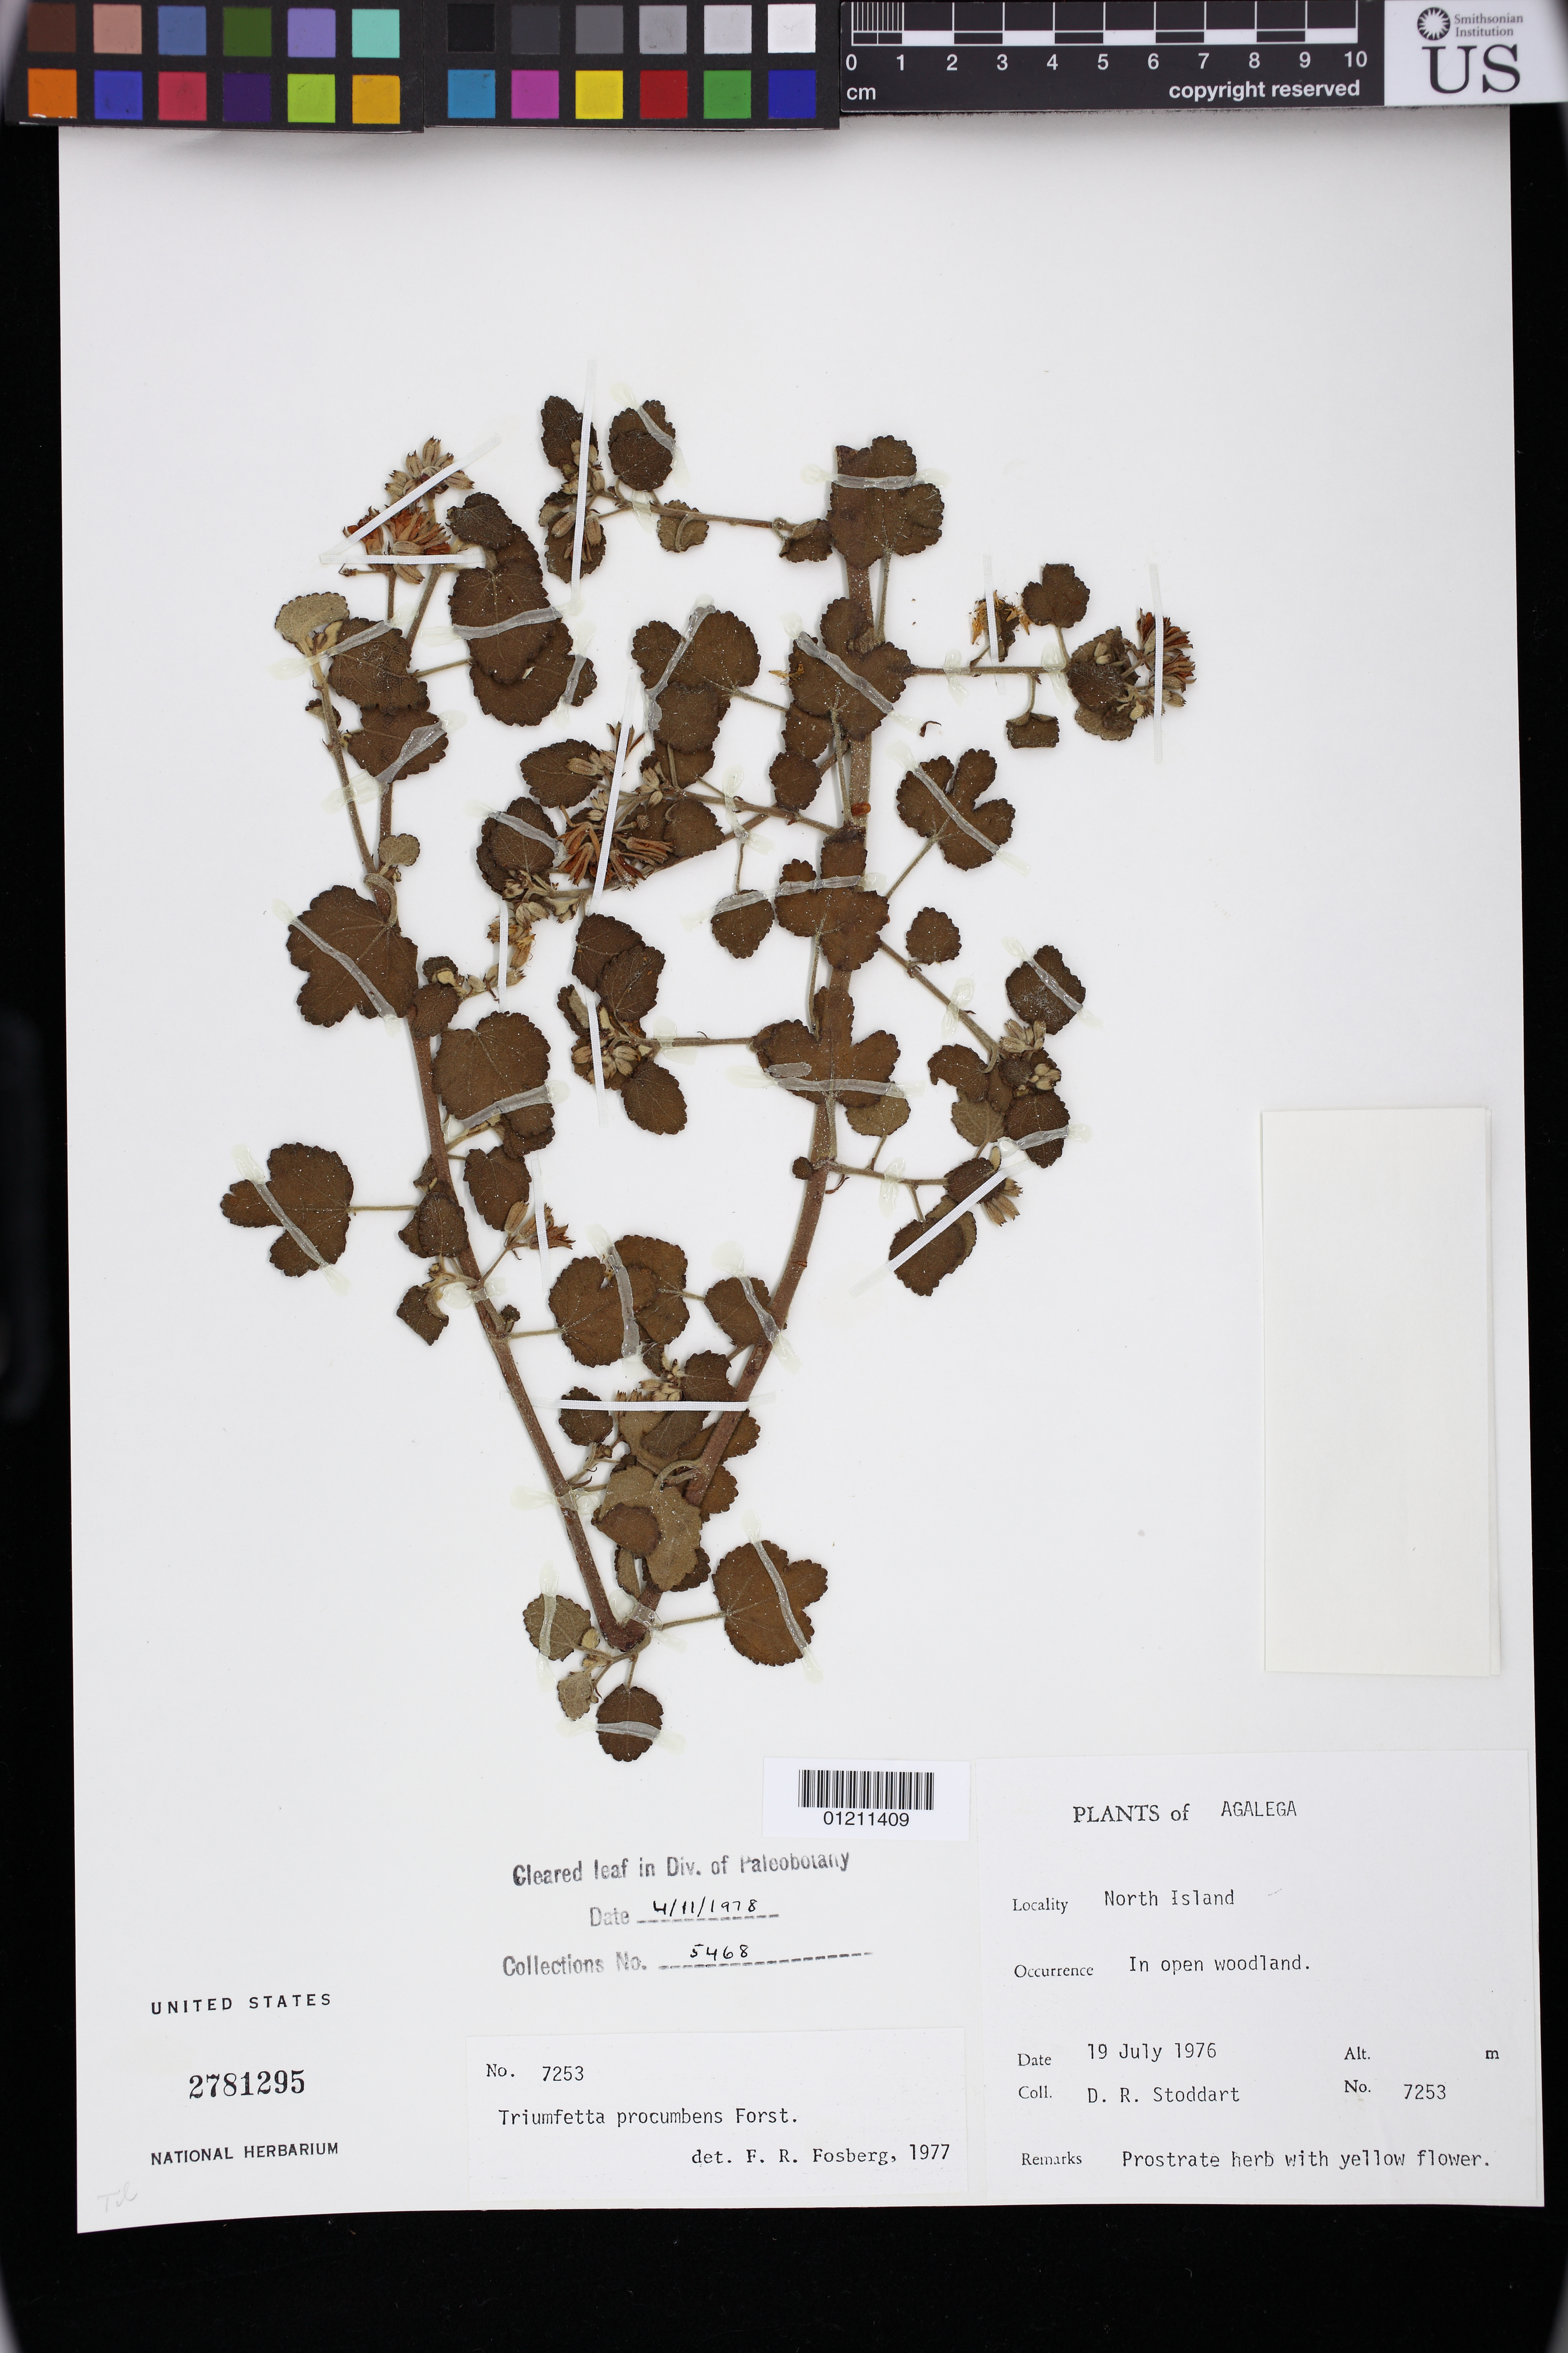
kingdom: Plantae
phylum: Tracheophyta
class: Magnoliopsida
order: Malvales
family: Malvaceae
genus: Triumfetta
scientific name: Triumfetta procumbens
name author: G. Forst.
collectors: D. R. Stoddart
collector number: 7253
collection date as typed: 19 Jul 1976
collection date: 1976-07-19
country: Mauritius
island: North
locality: Agalega: North Island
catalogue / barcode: US 2781295